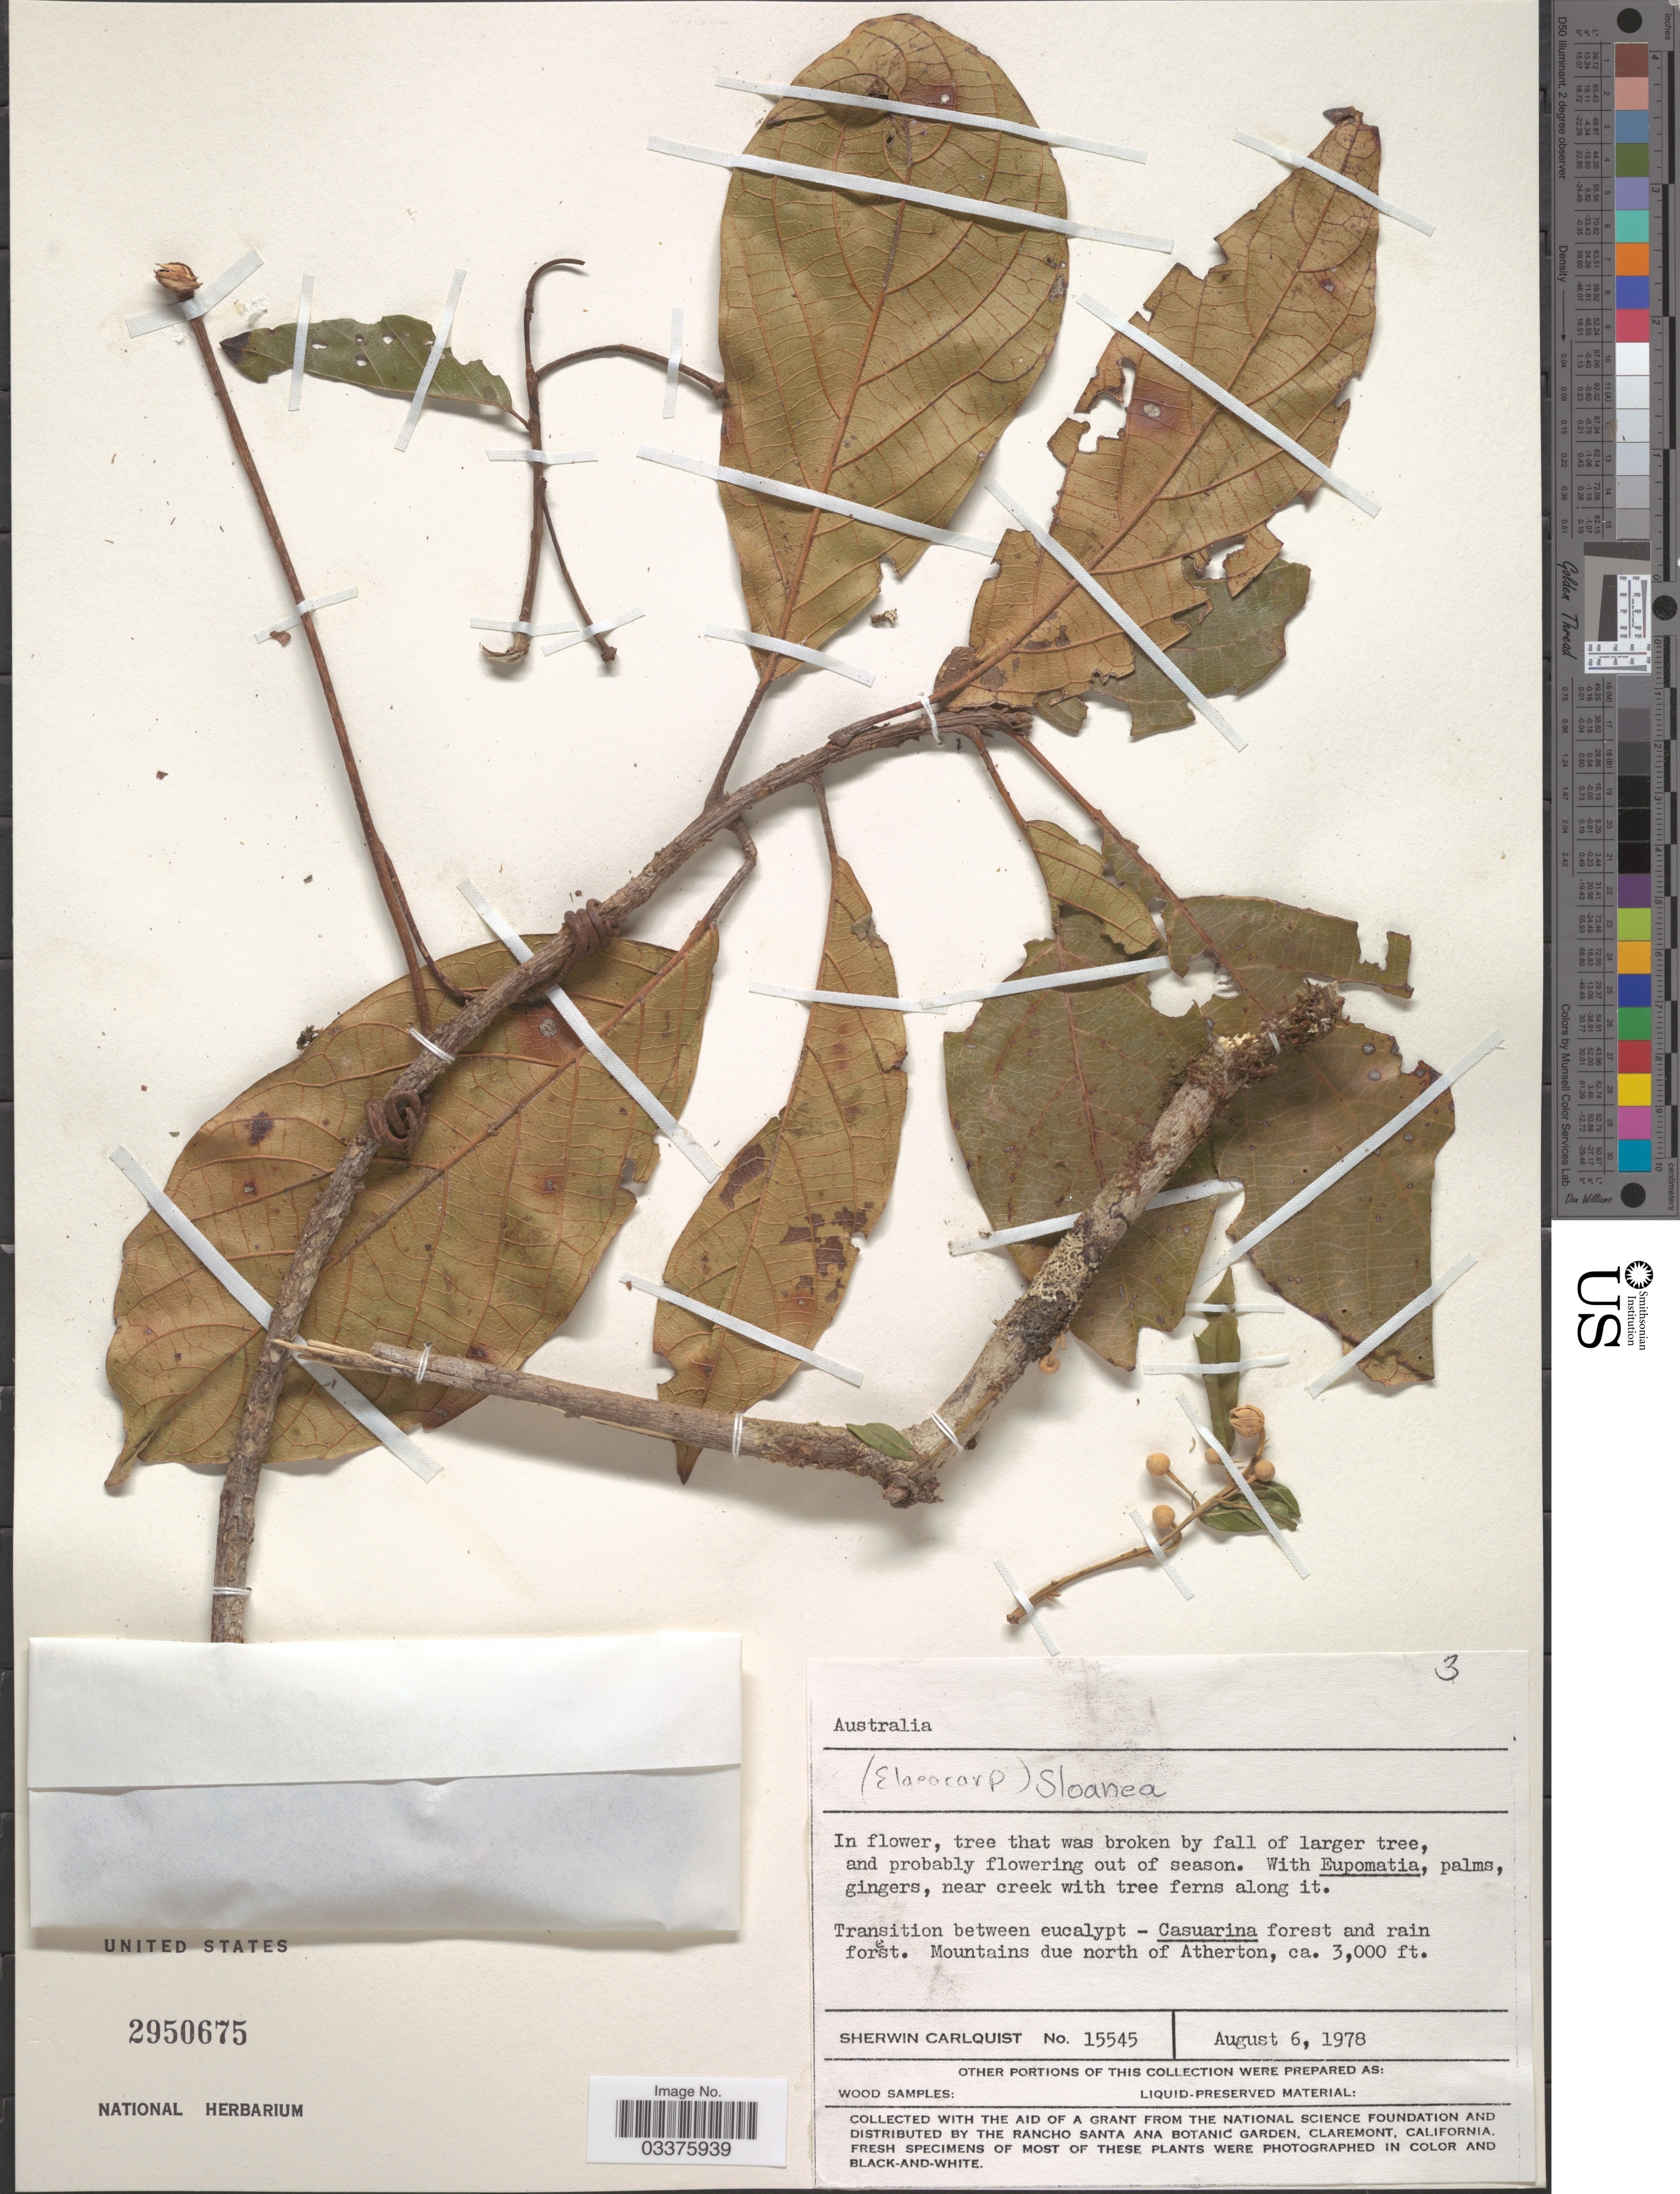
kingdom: Plantae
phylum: Tracheophyta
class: Magnoliopsida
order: Oxalidales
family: Elaeocarpaceae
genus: Sloanea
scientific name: Sloanea sp.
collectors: S. Carlquist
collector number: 15545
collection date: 1978-08-06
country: Australia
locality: Mountains due north of Atherton.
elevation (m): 914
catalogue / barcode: US 2950675